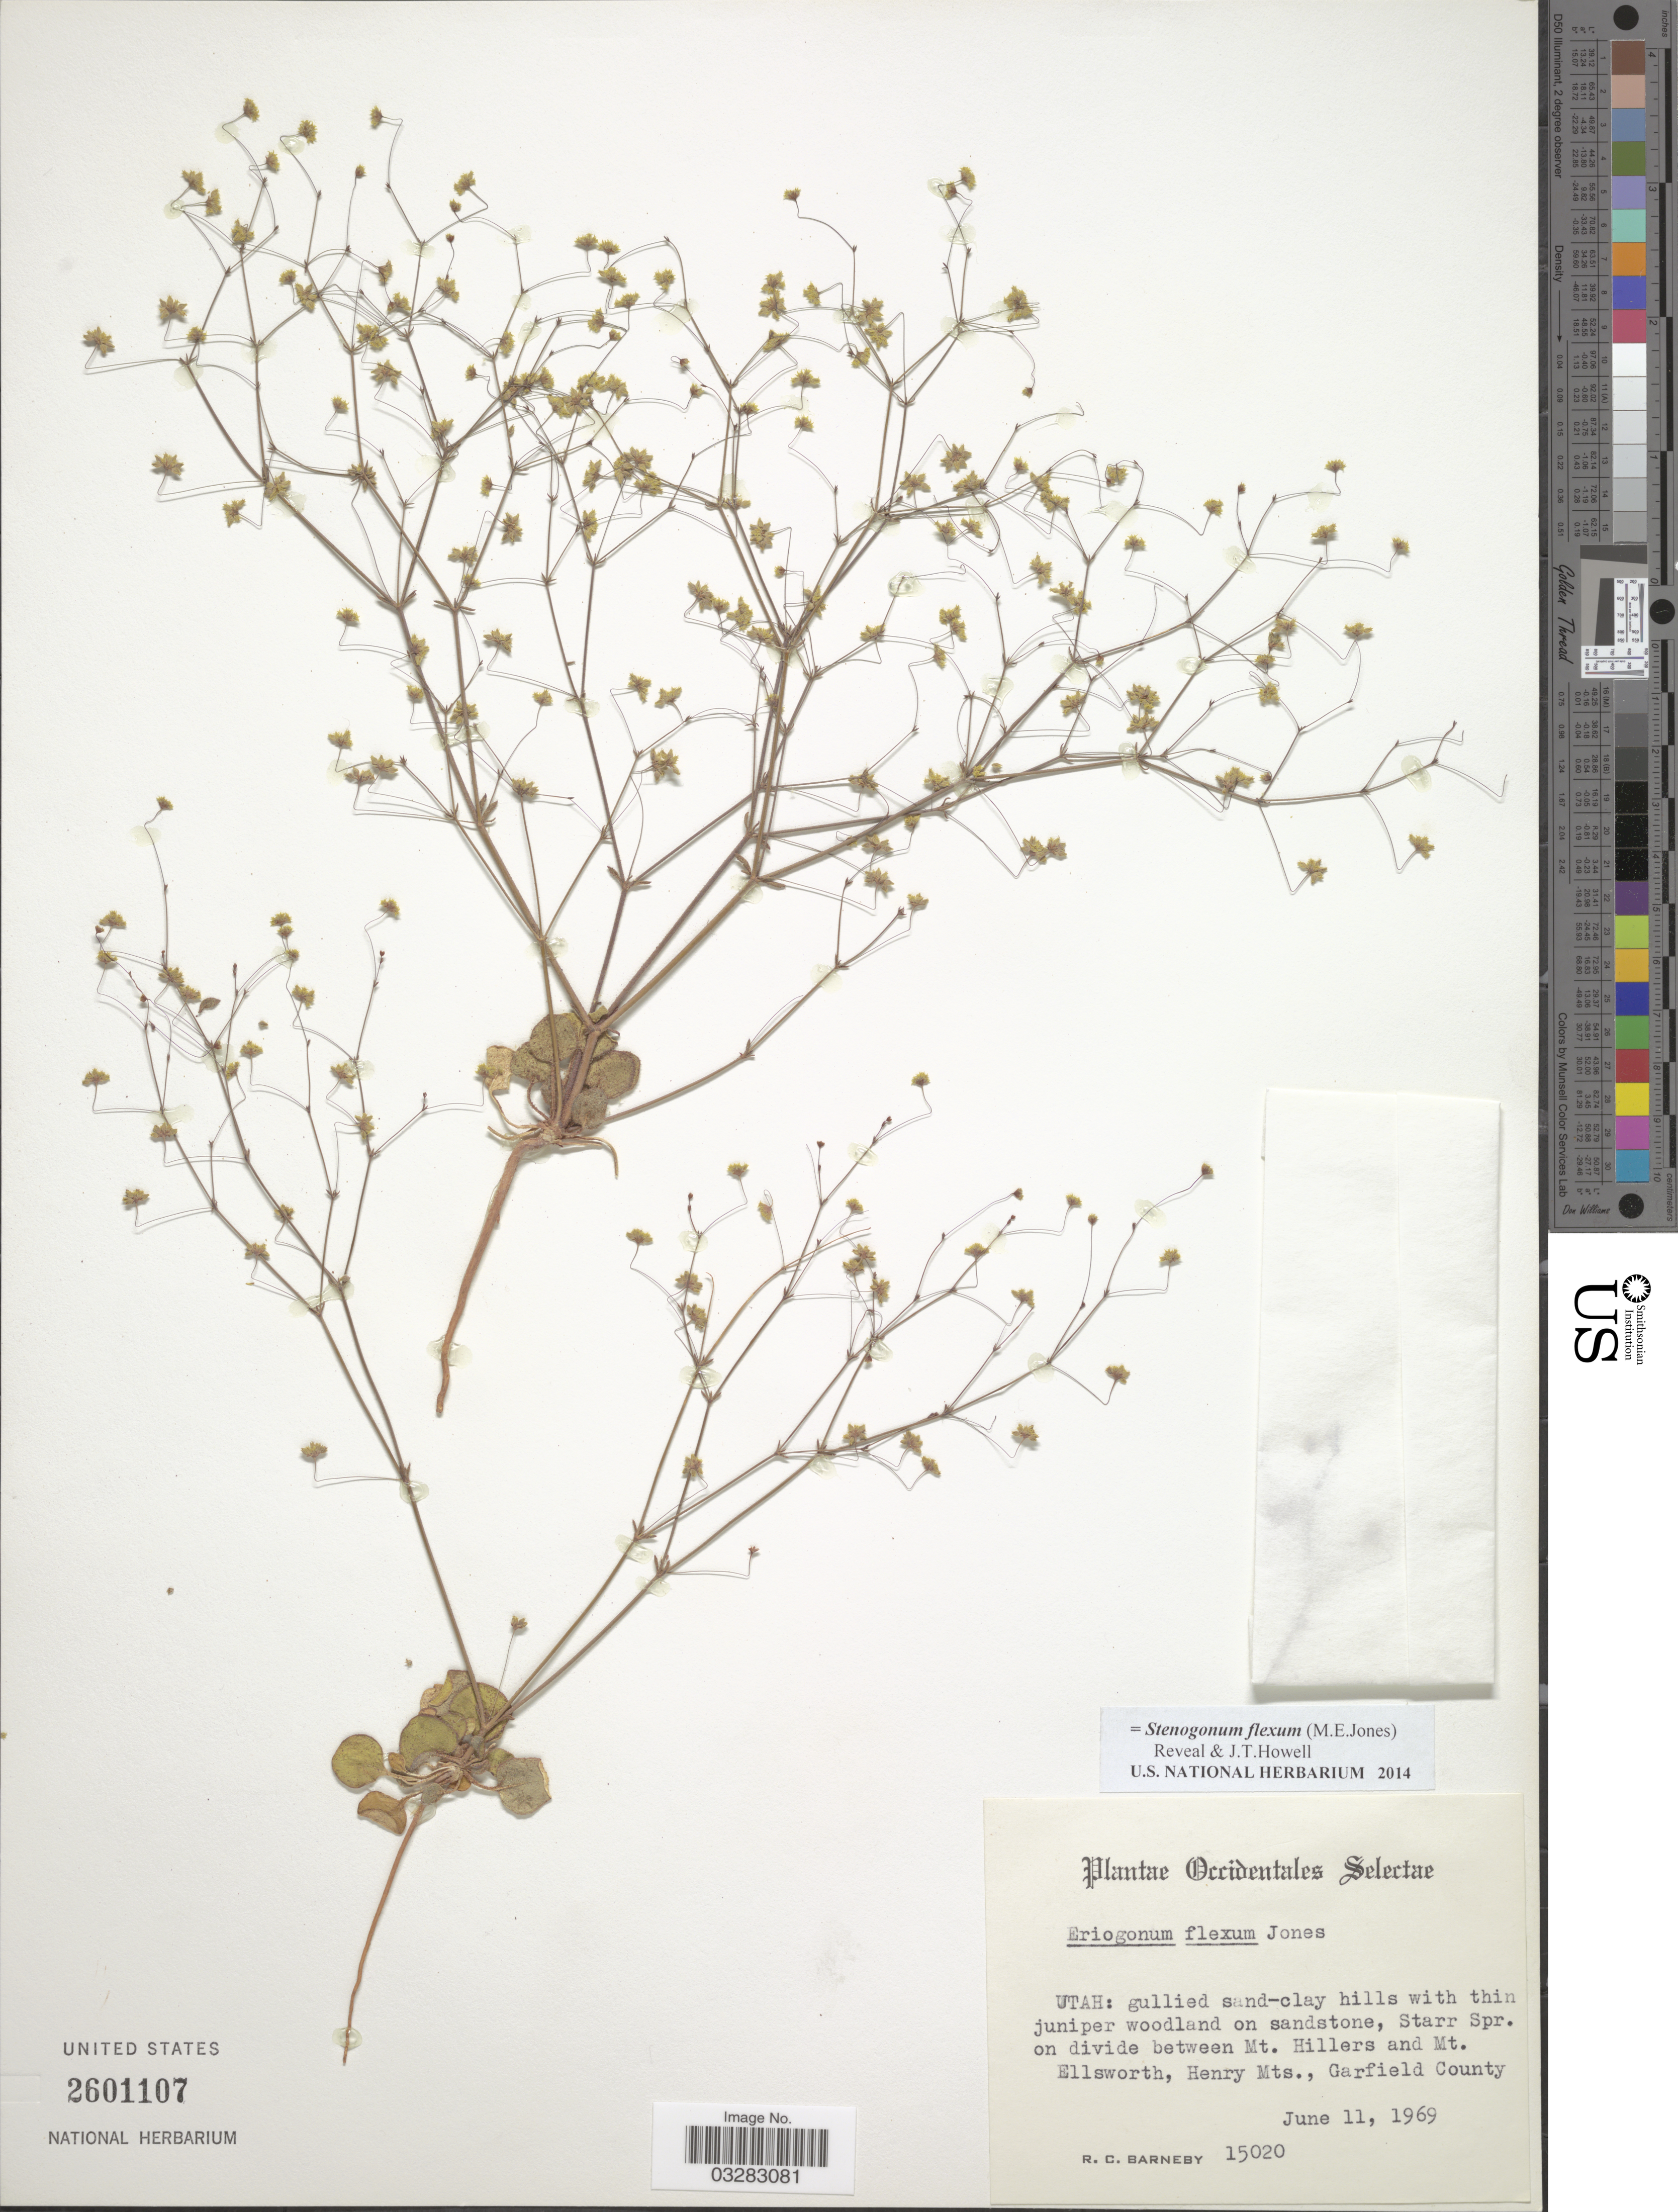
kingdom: Plantae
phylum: Tracheophyta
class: Magnoliopsida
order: Caryophyllales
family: Polygonaceae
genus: Stenogonum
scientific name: Stenogonum flexum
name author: (M.E. Jones) Reveal & J.T. Howell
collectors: R. C. Barneby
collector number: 15020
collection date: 1969-06-11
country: United States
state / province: Utah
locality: Occidentales Selectae. Gullied sand-clay hills with thin juniper woodland on sandstone, Starr Spr. on divide between Mt. Hillers and Mt. Ellsworth, Henry Mts., Garfield County.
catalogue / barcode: US 2601107